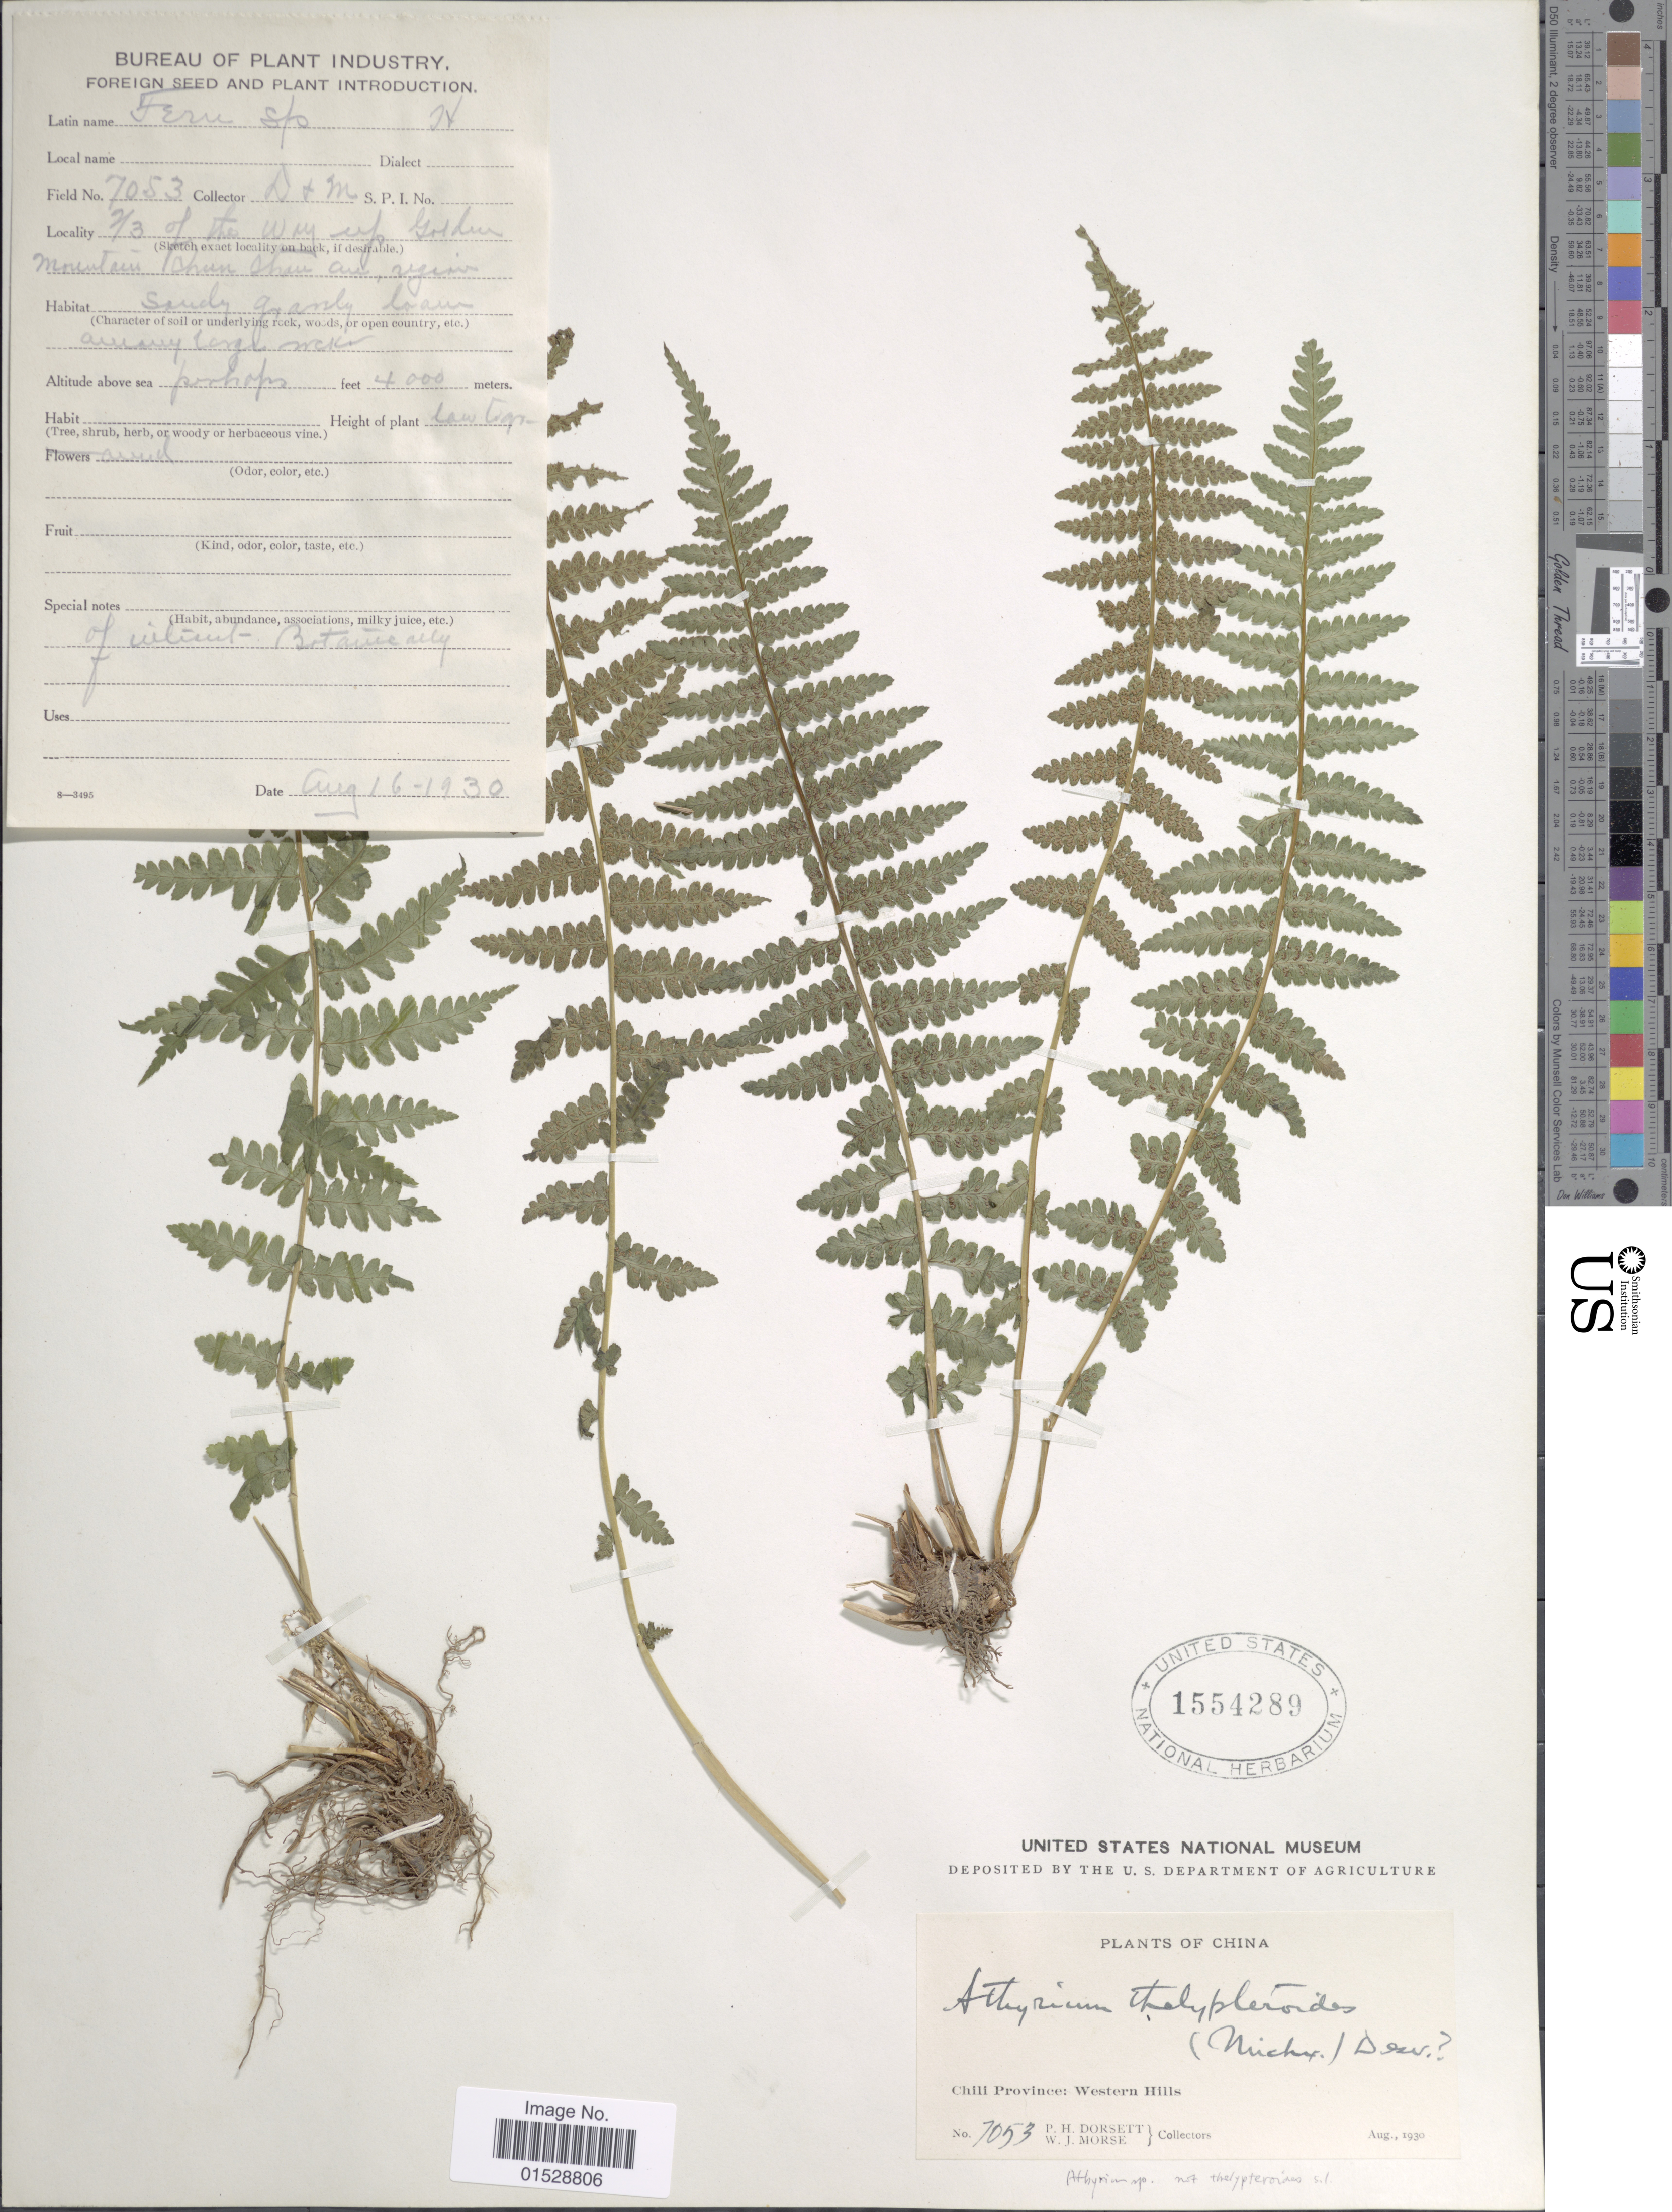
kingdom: Plantae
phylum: Tracheophyta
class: Polypodiopsida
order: Polypodiales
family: Athyriaceae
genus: Deparia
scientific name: Deparia acrostichoides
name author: (Sw.) M. Kato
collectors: P. H. Dorsett & W. J. Morse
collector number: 7053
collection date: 1930-08-16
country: China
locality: Chili Province: Western Hills, 2/3 of the way up Gotdur Mountain, Dhun Shau au regim [interpreted]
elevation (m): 4000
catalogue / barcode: US 1554289